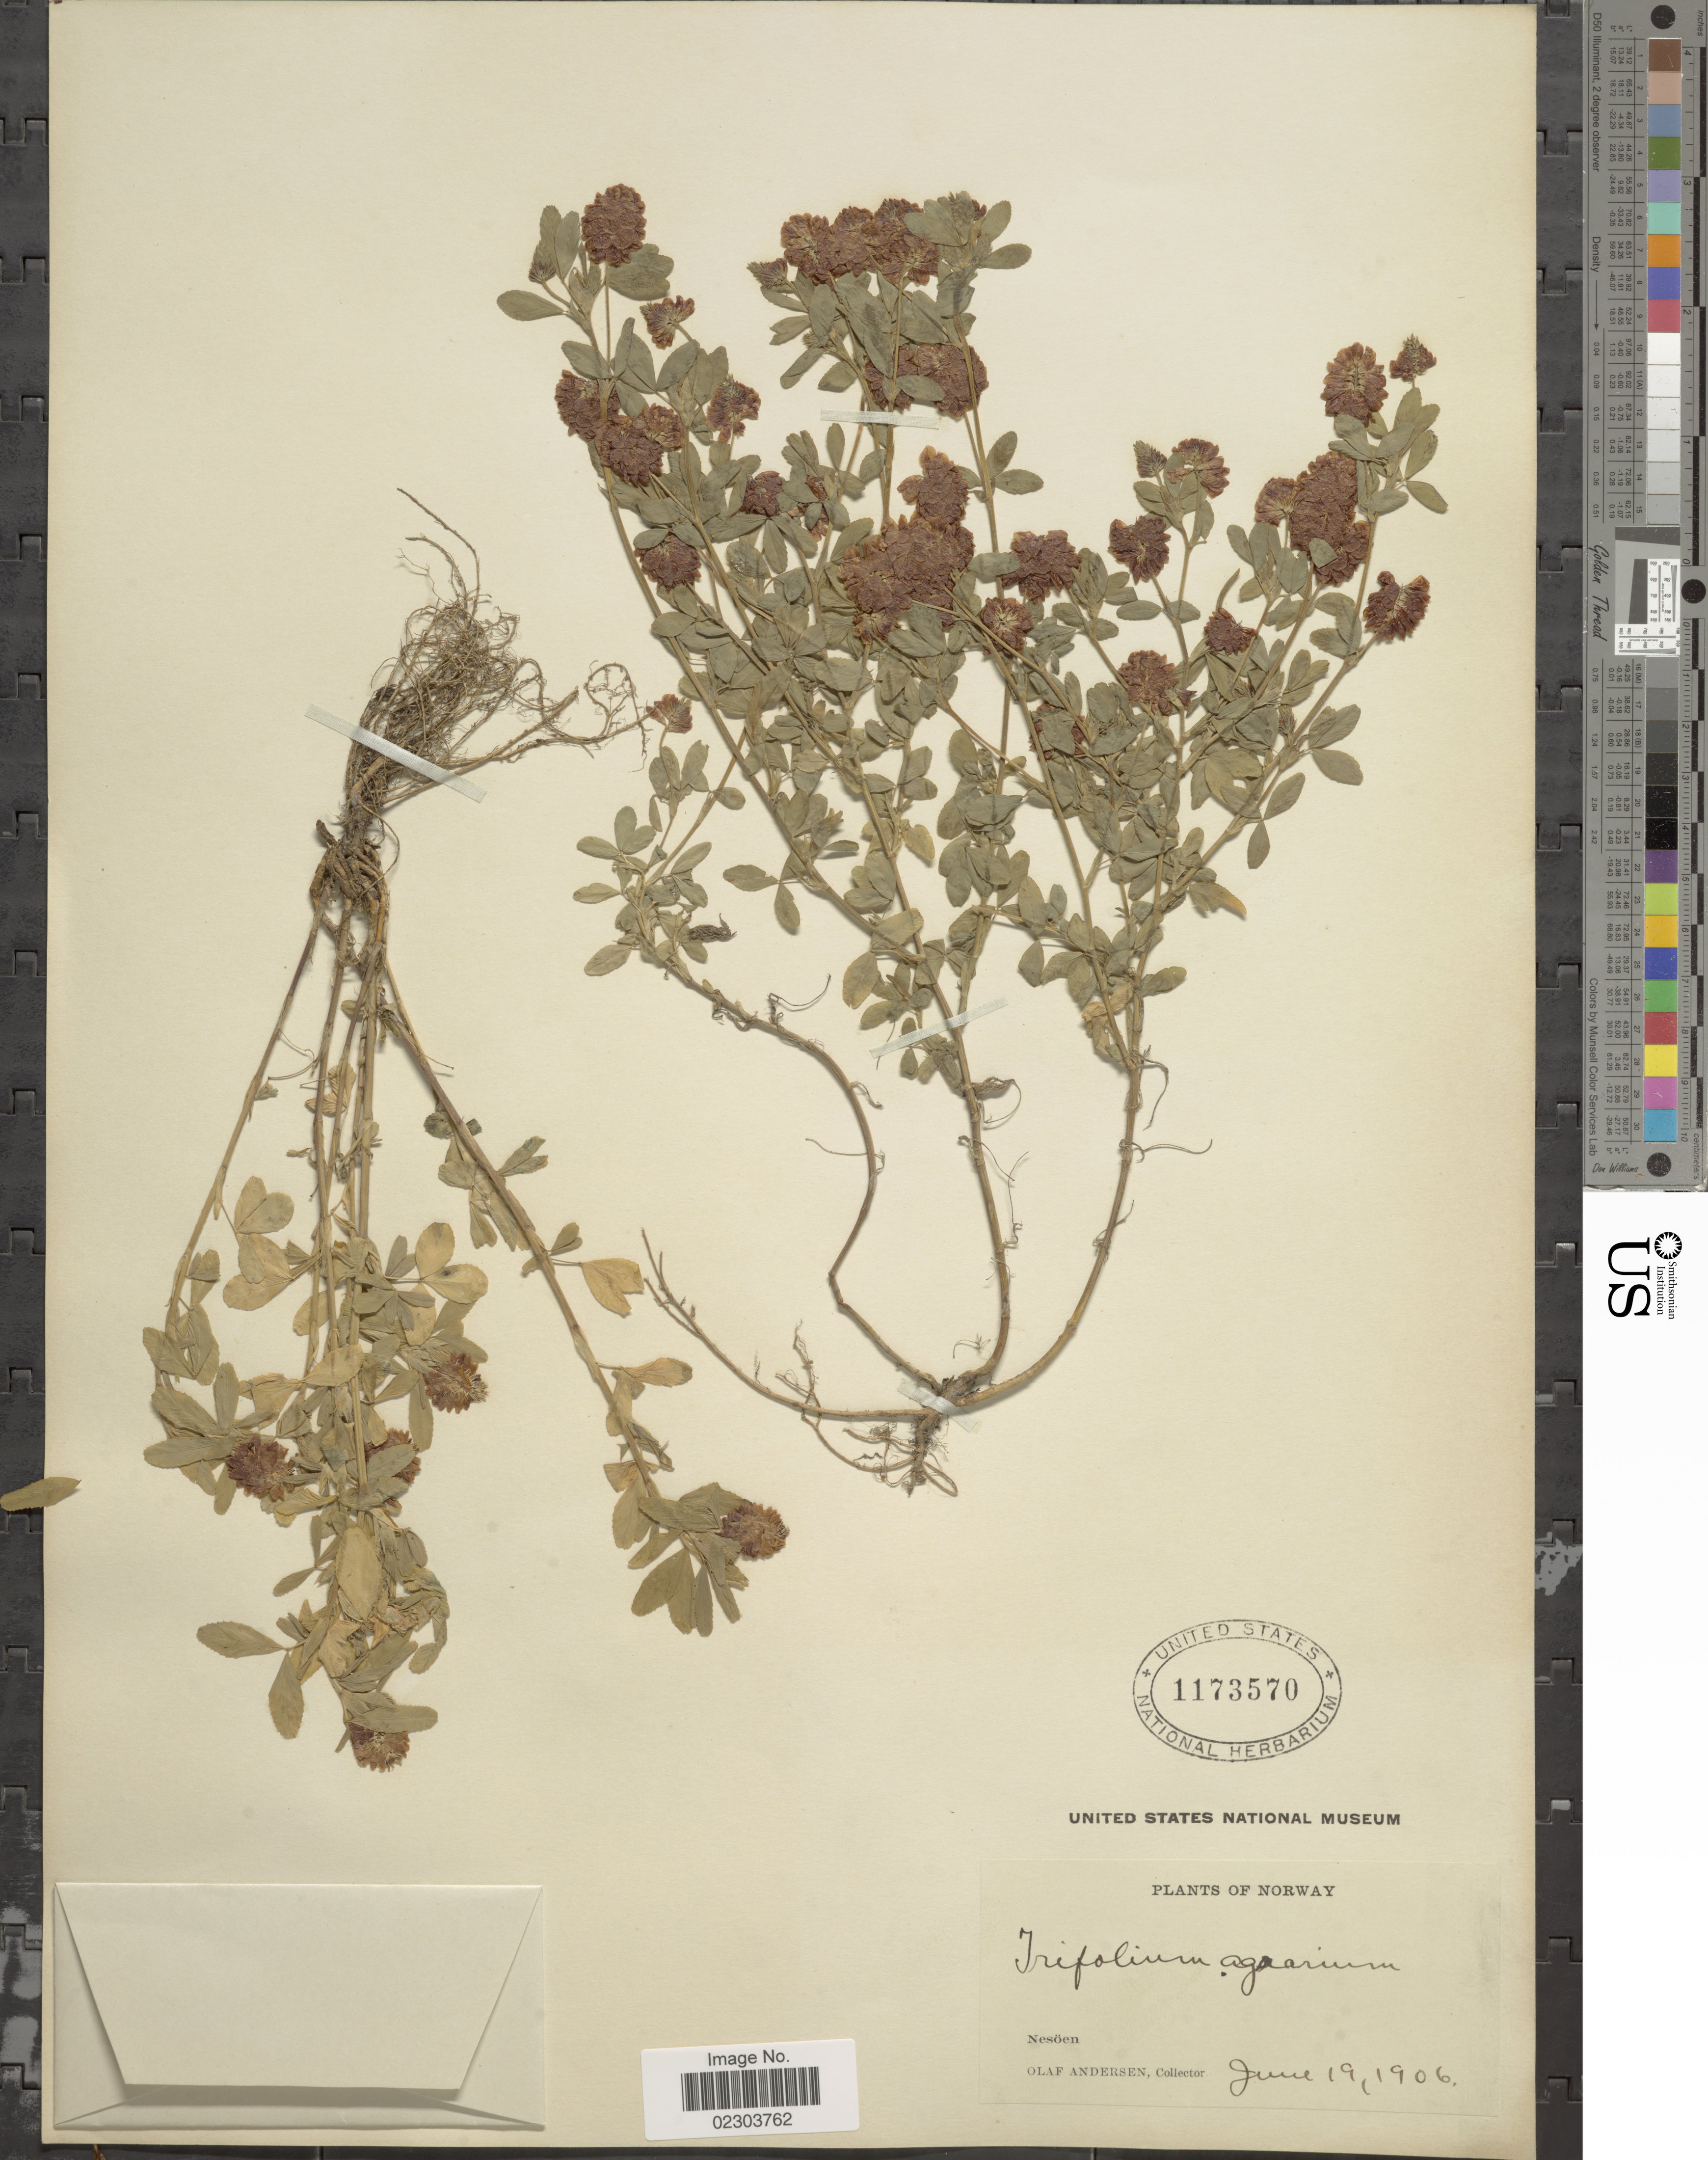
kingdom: Plantae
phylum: Tracheophyta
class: Magnoliopsida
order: Fabales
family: Fabaceae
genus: Trifolium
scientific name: Trifolium agrarium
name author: L.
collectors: O. Andersen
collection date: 1906-06-19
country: Norway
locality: Nesöen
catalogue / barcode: US 1173570